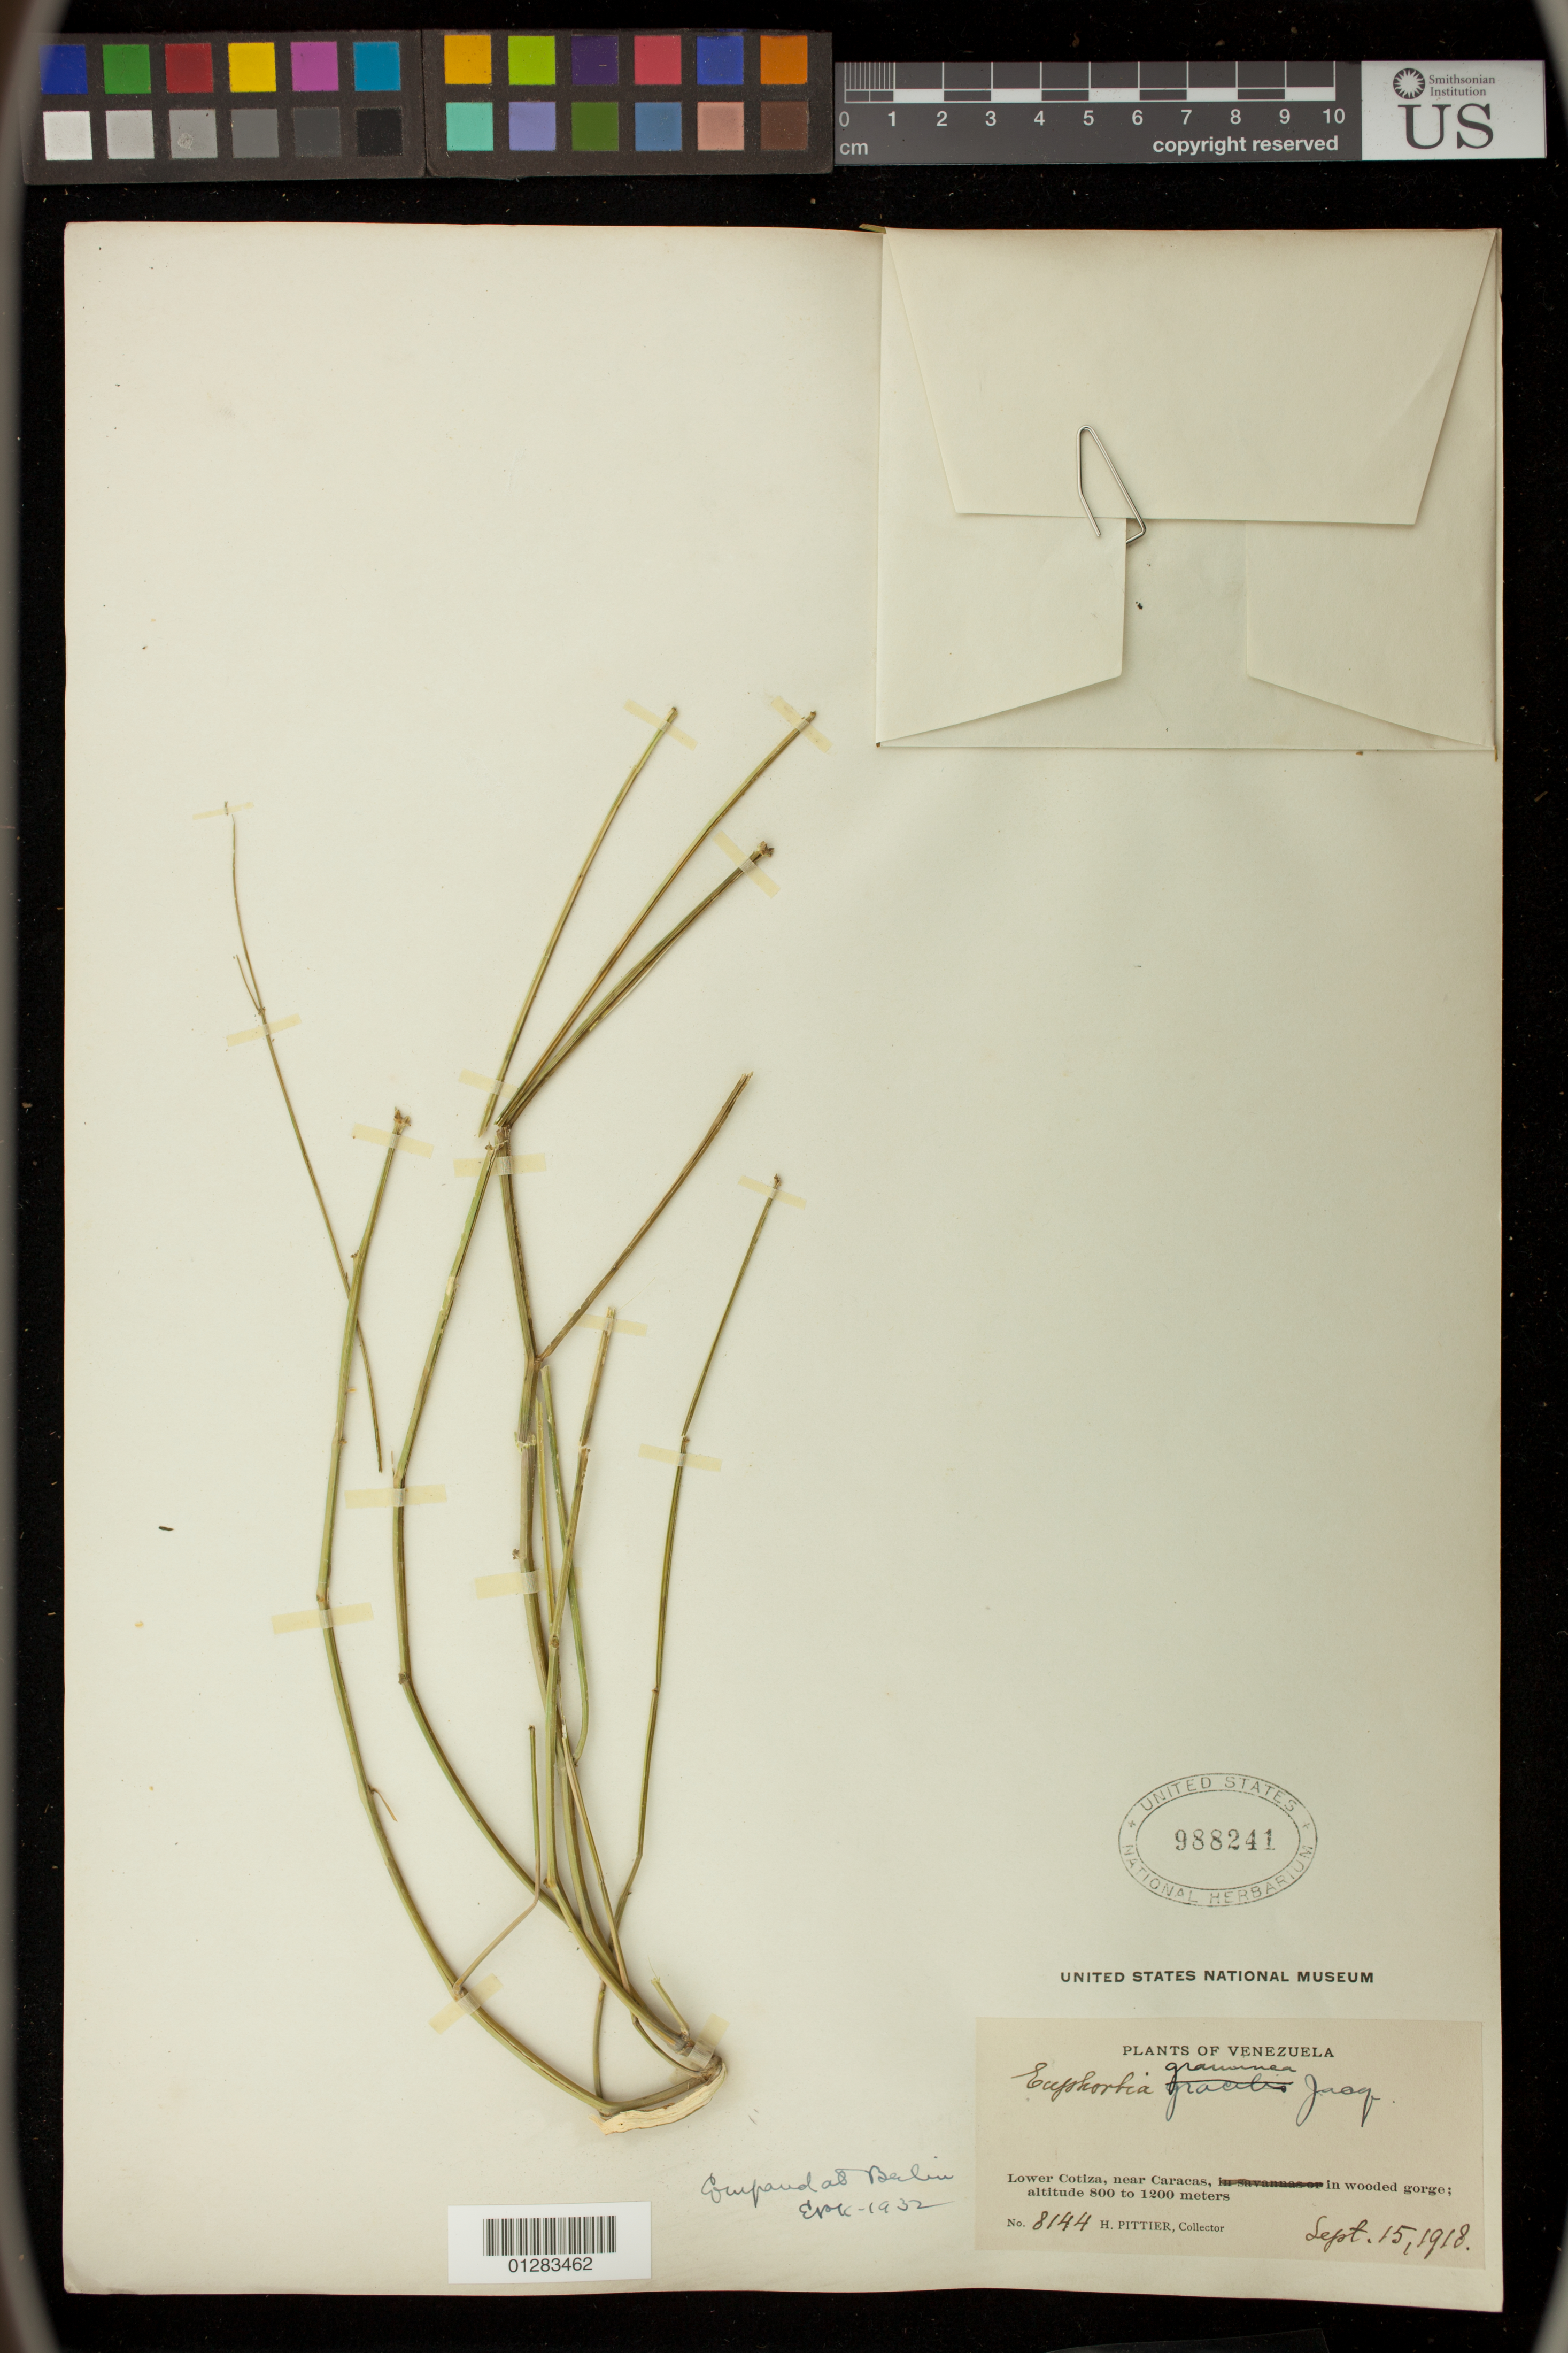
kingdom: Plantae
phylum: Tracheophyta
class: Magnoliopsida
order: Malpighiales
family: Euphorbiaceae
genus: Euphorbia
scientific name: Euphorbia graminea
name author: Jacq.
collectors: H. F. Pittier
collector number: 8144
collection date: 1918-09-15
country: Venezuela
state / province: Trujillo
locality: Lower Cotiza, near Caracas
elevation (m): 800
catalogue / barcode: US 988241